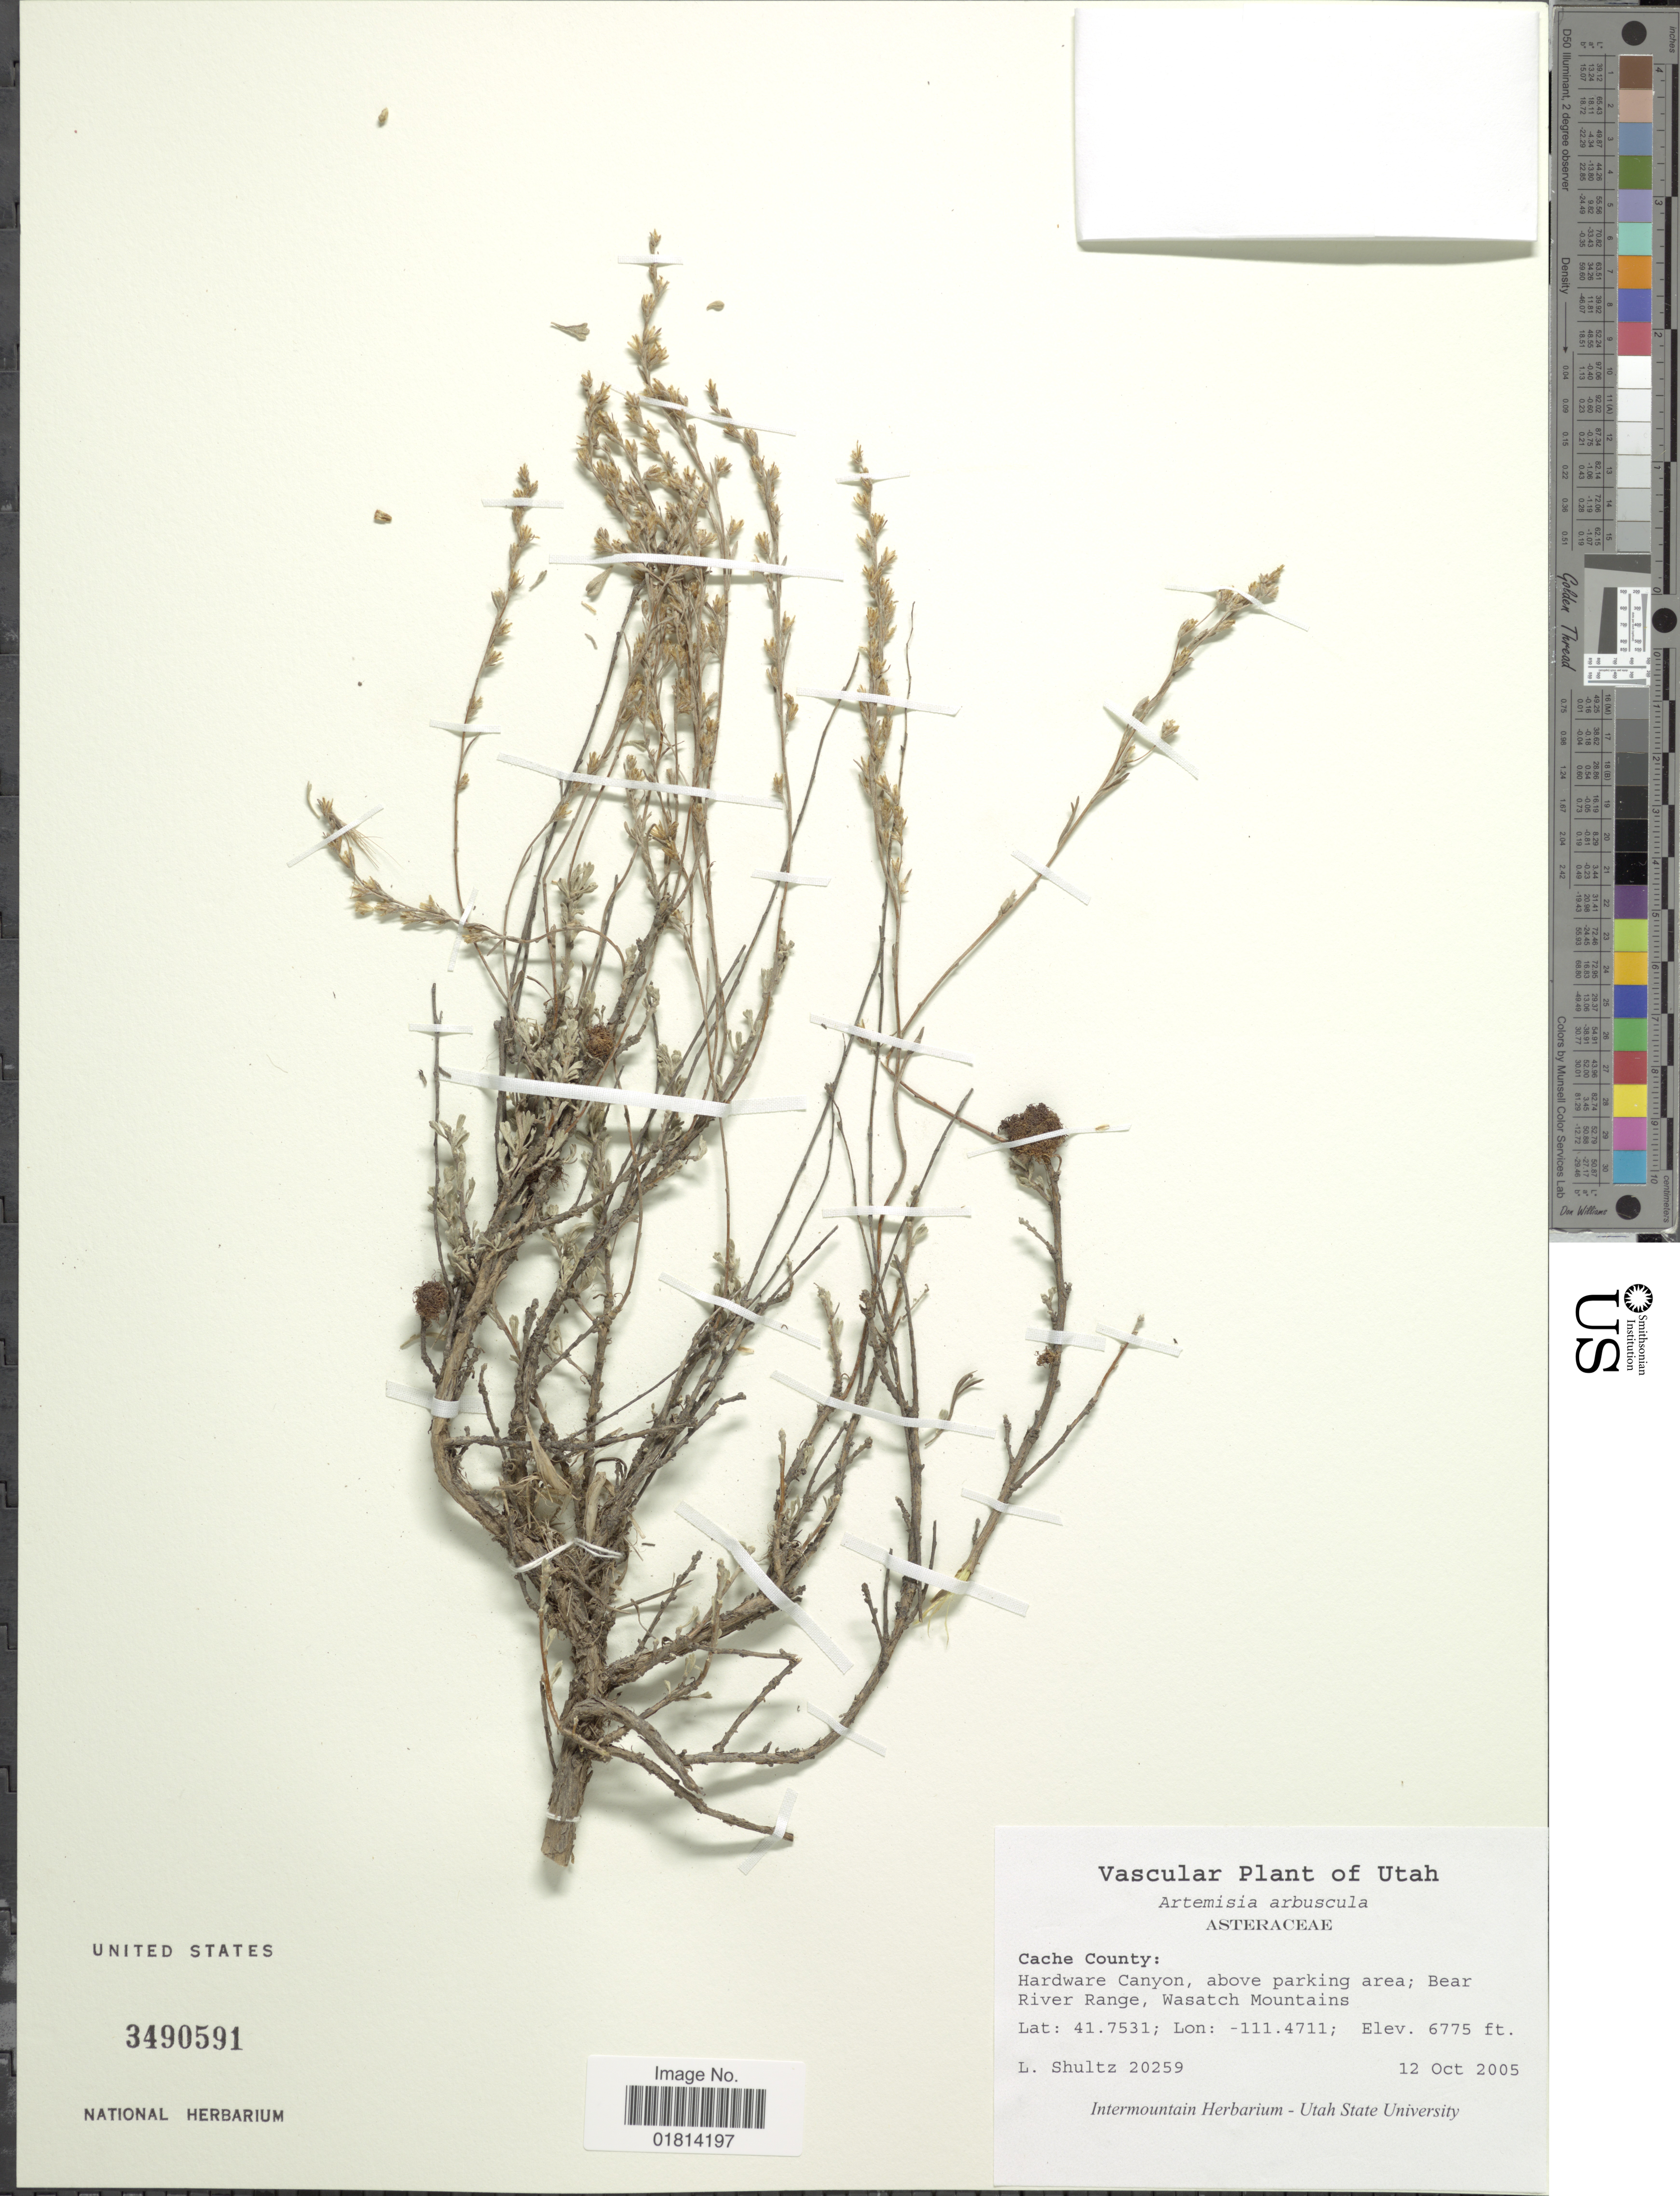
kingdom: Plantae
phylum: Tracheophyta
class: Magnoliopsida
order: Asterales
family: Asteraceae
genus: Artemisia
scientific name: Artemisia arbuscula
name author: Nutt.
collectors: L. Shultz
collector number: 20259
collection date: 2005-10-12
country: United States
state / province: Utah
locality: Cache County: Hardware Canyon, above parking area; Bear River Range, Wasatch Mountains.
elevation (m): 2065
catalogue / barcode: US 3490591